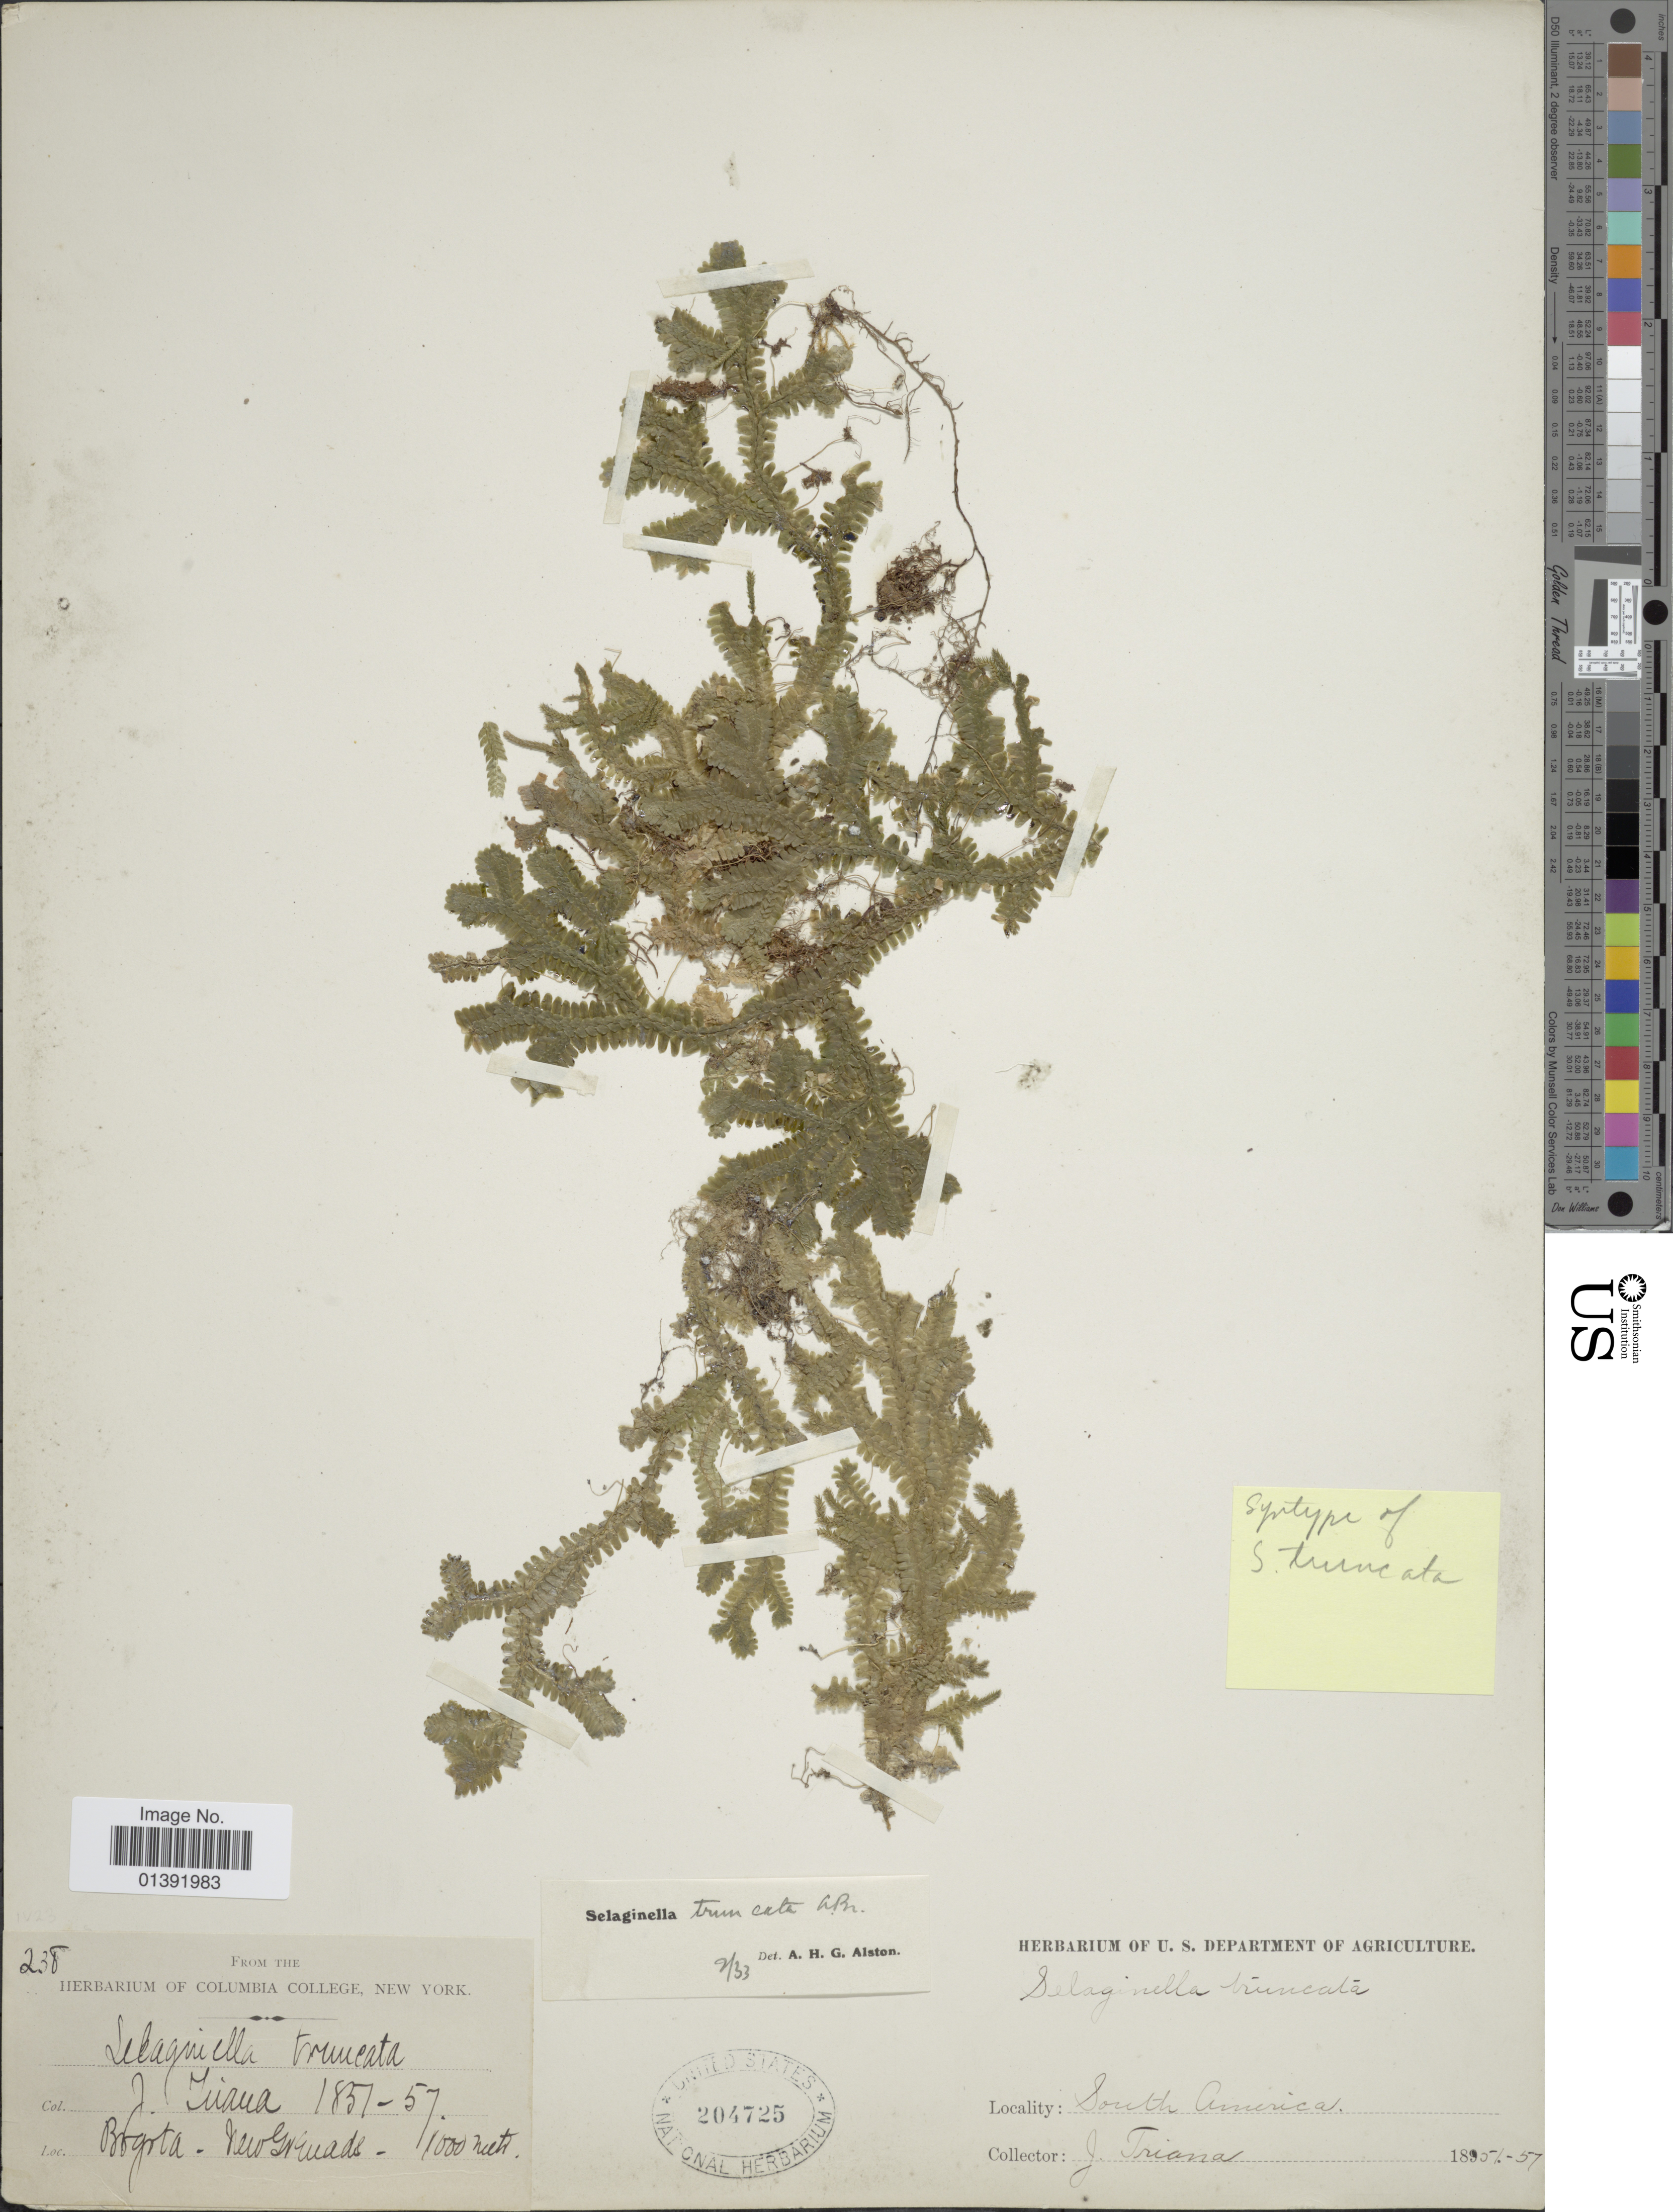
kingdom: Plantae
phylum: Tracheophyta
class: Lycopodiopsida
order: Selaginellales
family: Selaginellaceae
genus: Selaginella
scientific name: Selaginella truncata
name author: H. Karst. ex A. Braun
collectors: J. Triana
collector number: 238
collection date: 1851/1857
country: Colombia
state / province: Bogota D.C.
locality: New Grenade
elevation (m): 1000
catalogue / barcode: US 204725